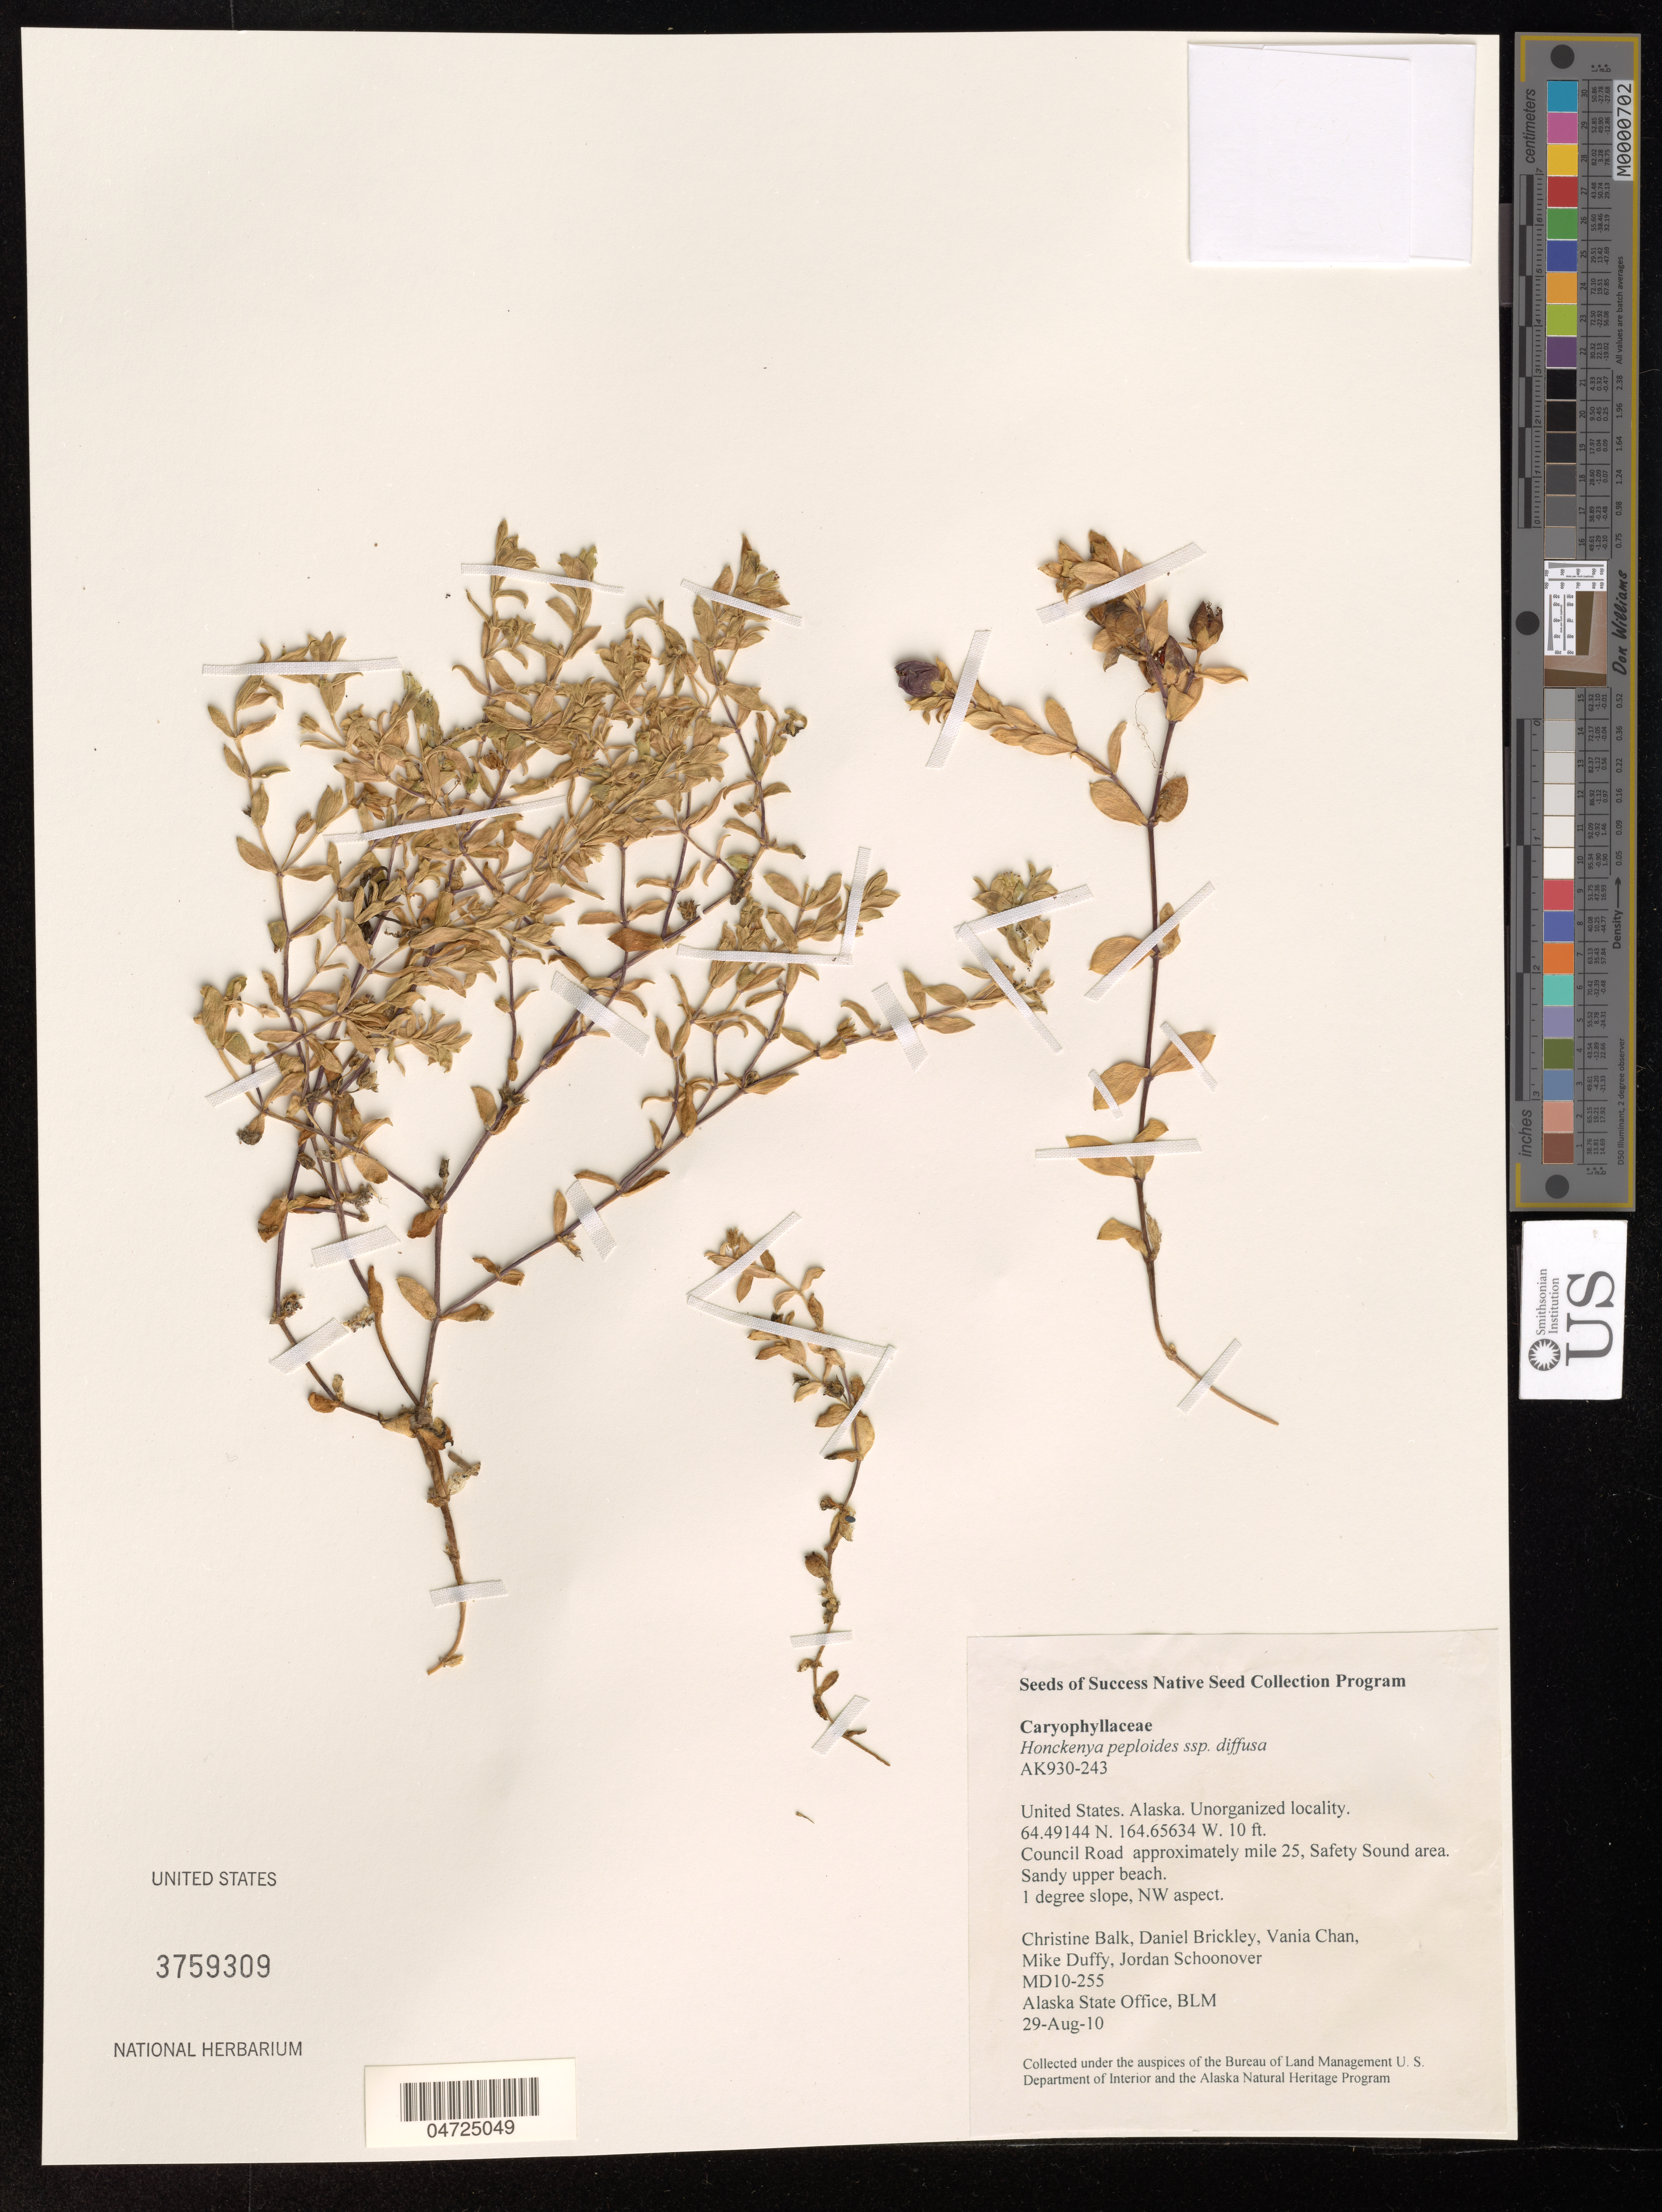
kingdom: Plantae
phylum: Tracheophyta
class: Magnoliopsida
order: Caryophyllales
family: Caryophyllaceae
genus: Honckenya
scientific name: Honckenya peploides subsp. diffusa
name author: (Hornem.) Hultén ex V.V. Petrovsky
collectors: C. Balk, D. Brickley, V. Chan & M. Duffy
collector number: MD10-255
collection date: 2010-08-29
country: United States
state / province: Alaska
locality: Council Road approximately mile 25, Safety Sound area. 1 degree slope, NW aspect.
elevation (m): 3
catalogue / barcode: US 3759309